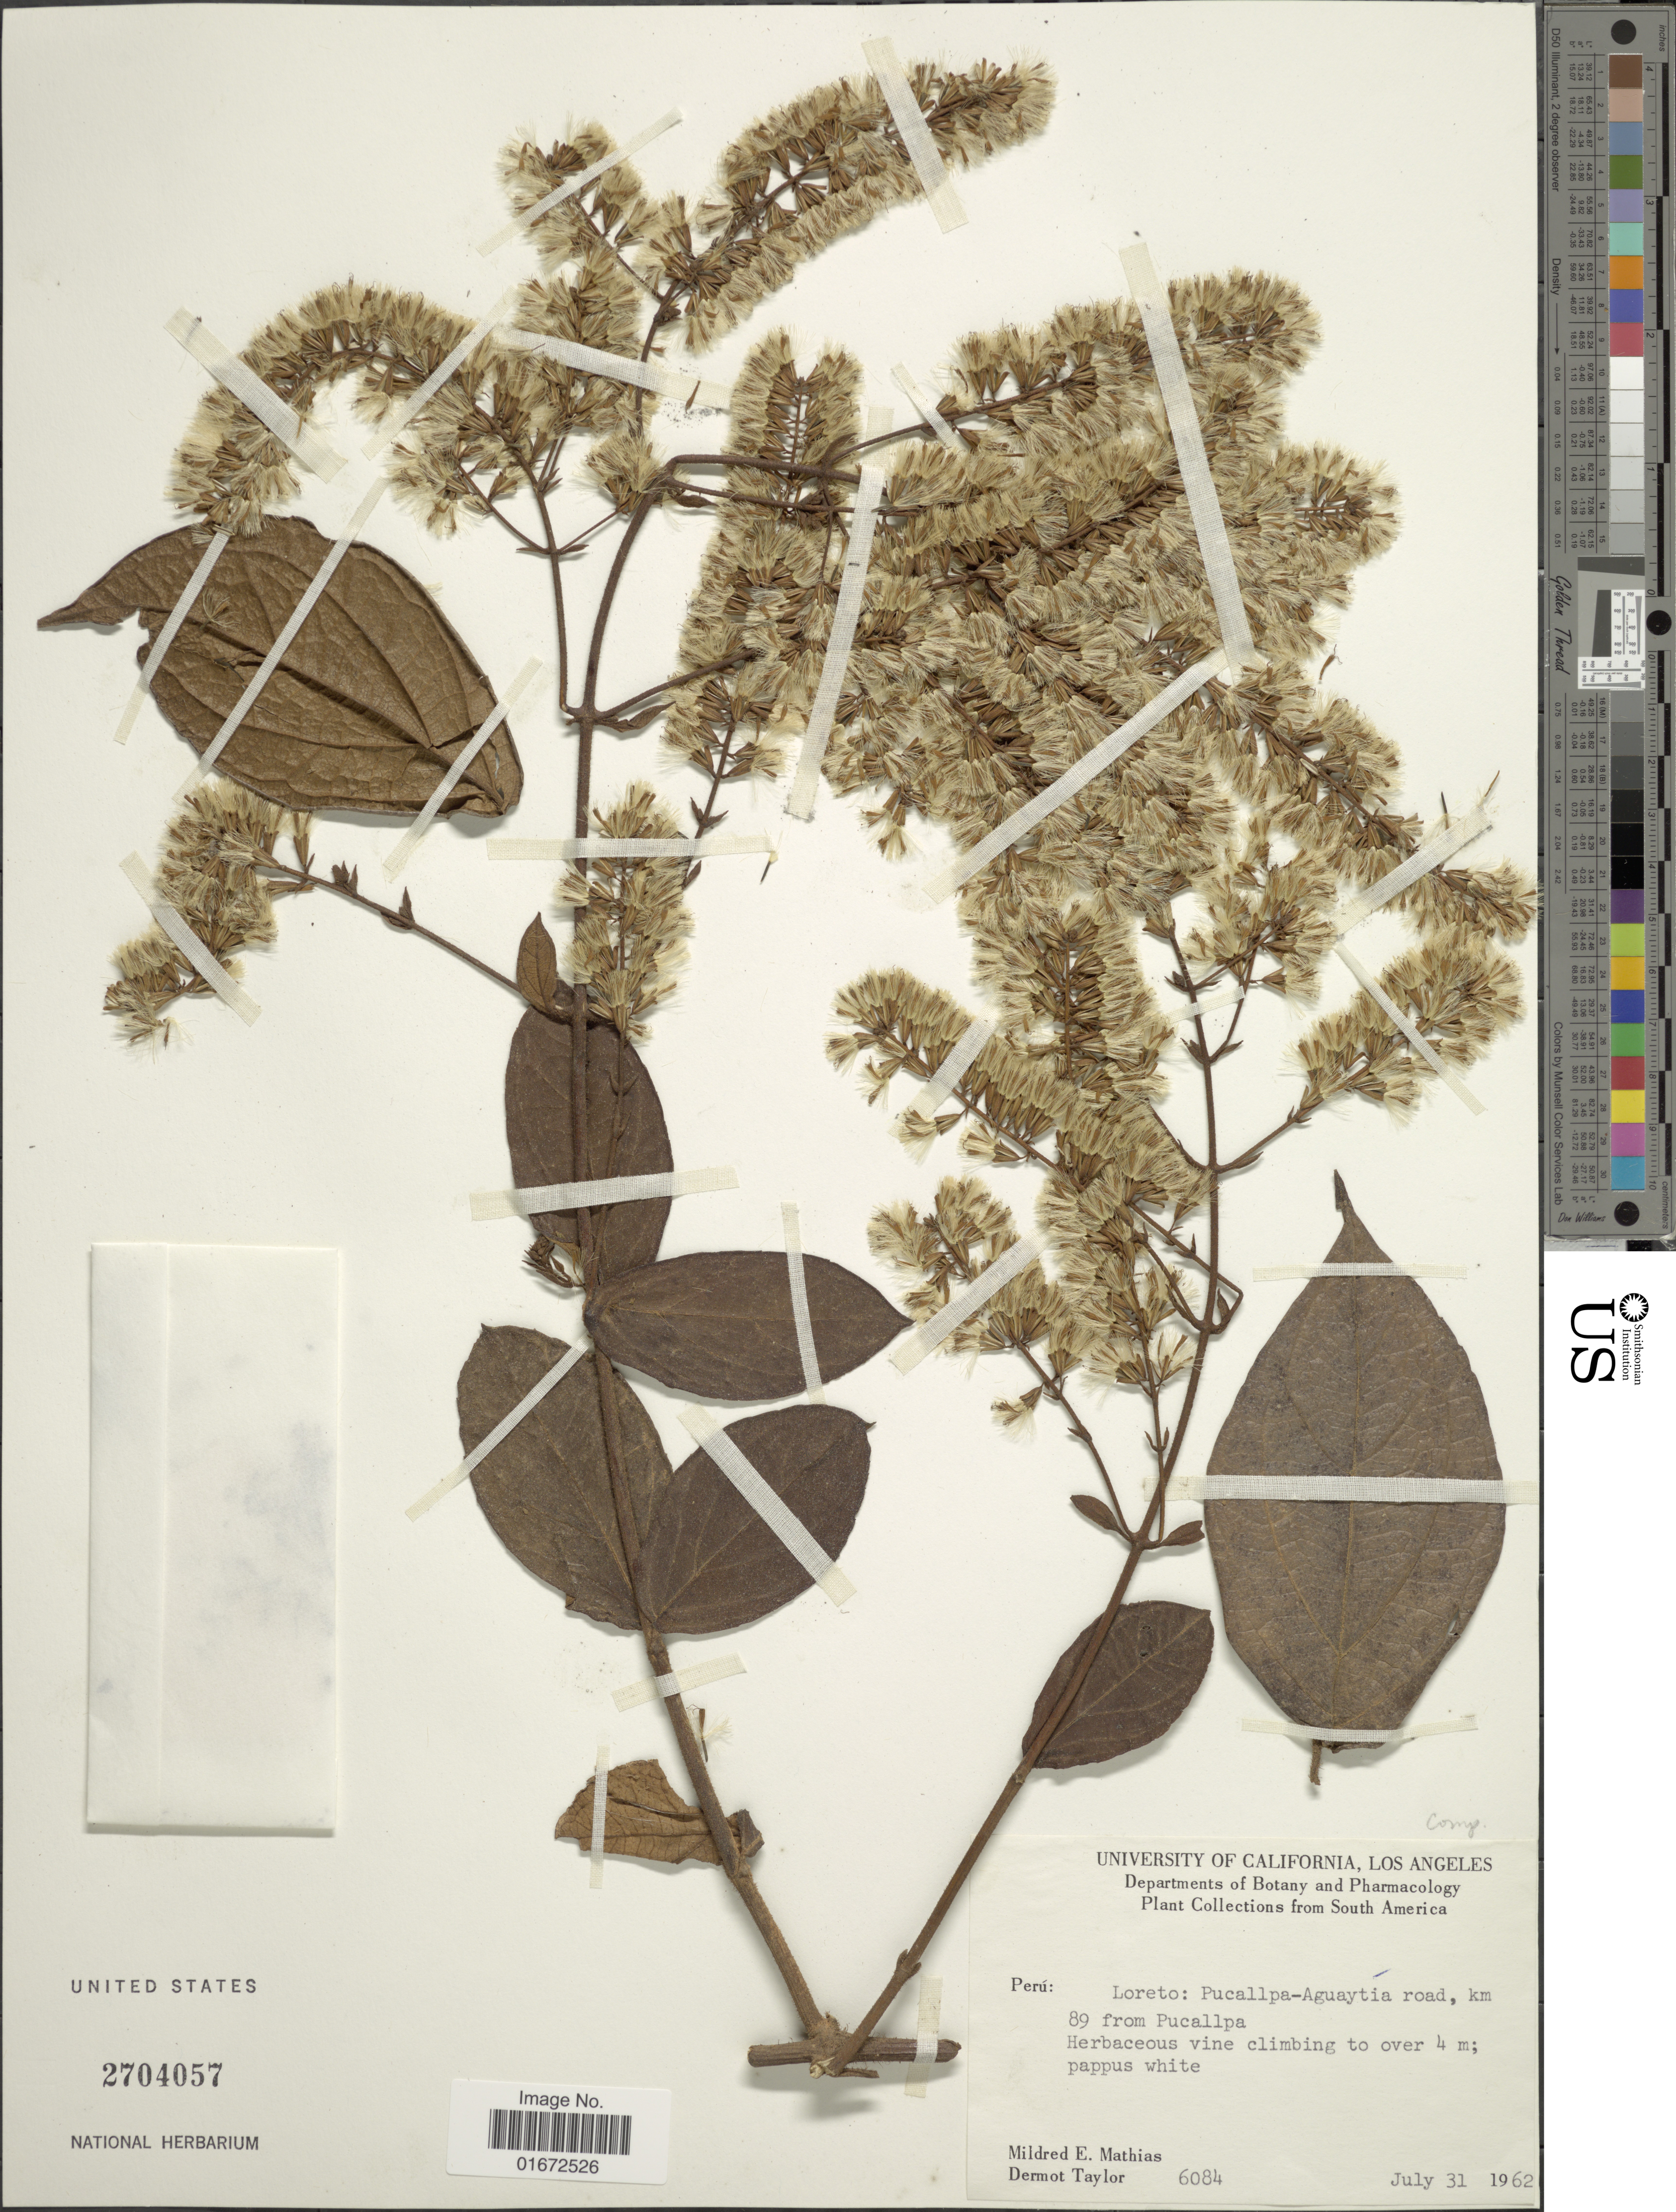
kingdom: Plantae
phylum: Tracheophyta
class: Magnoliopsida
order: Asterales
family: Asteraceae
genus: Mikania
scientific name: Mikania psilostachya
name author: DC.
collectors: M. E. Mathias & D. Taylor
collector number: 6084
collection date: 1962-07-31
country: Peru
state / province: Loreto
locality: Perú: Loreto: Pucallpa-Aguaytía road, km 89 from Pucallpa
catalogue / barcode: US 2704057